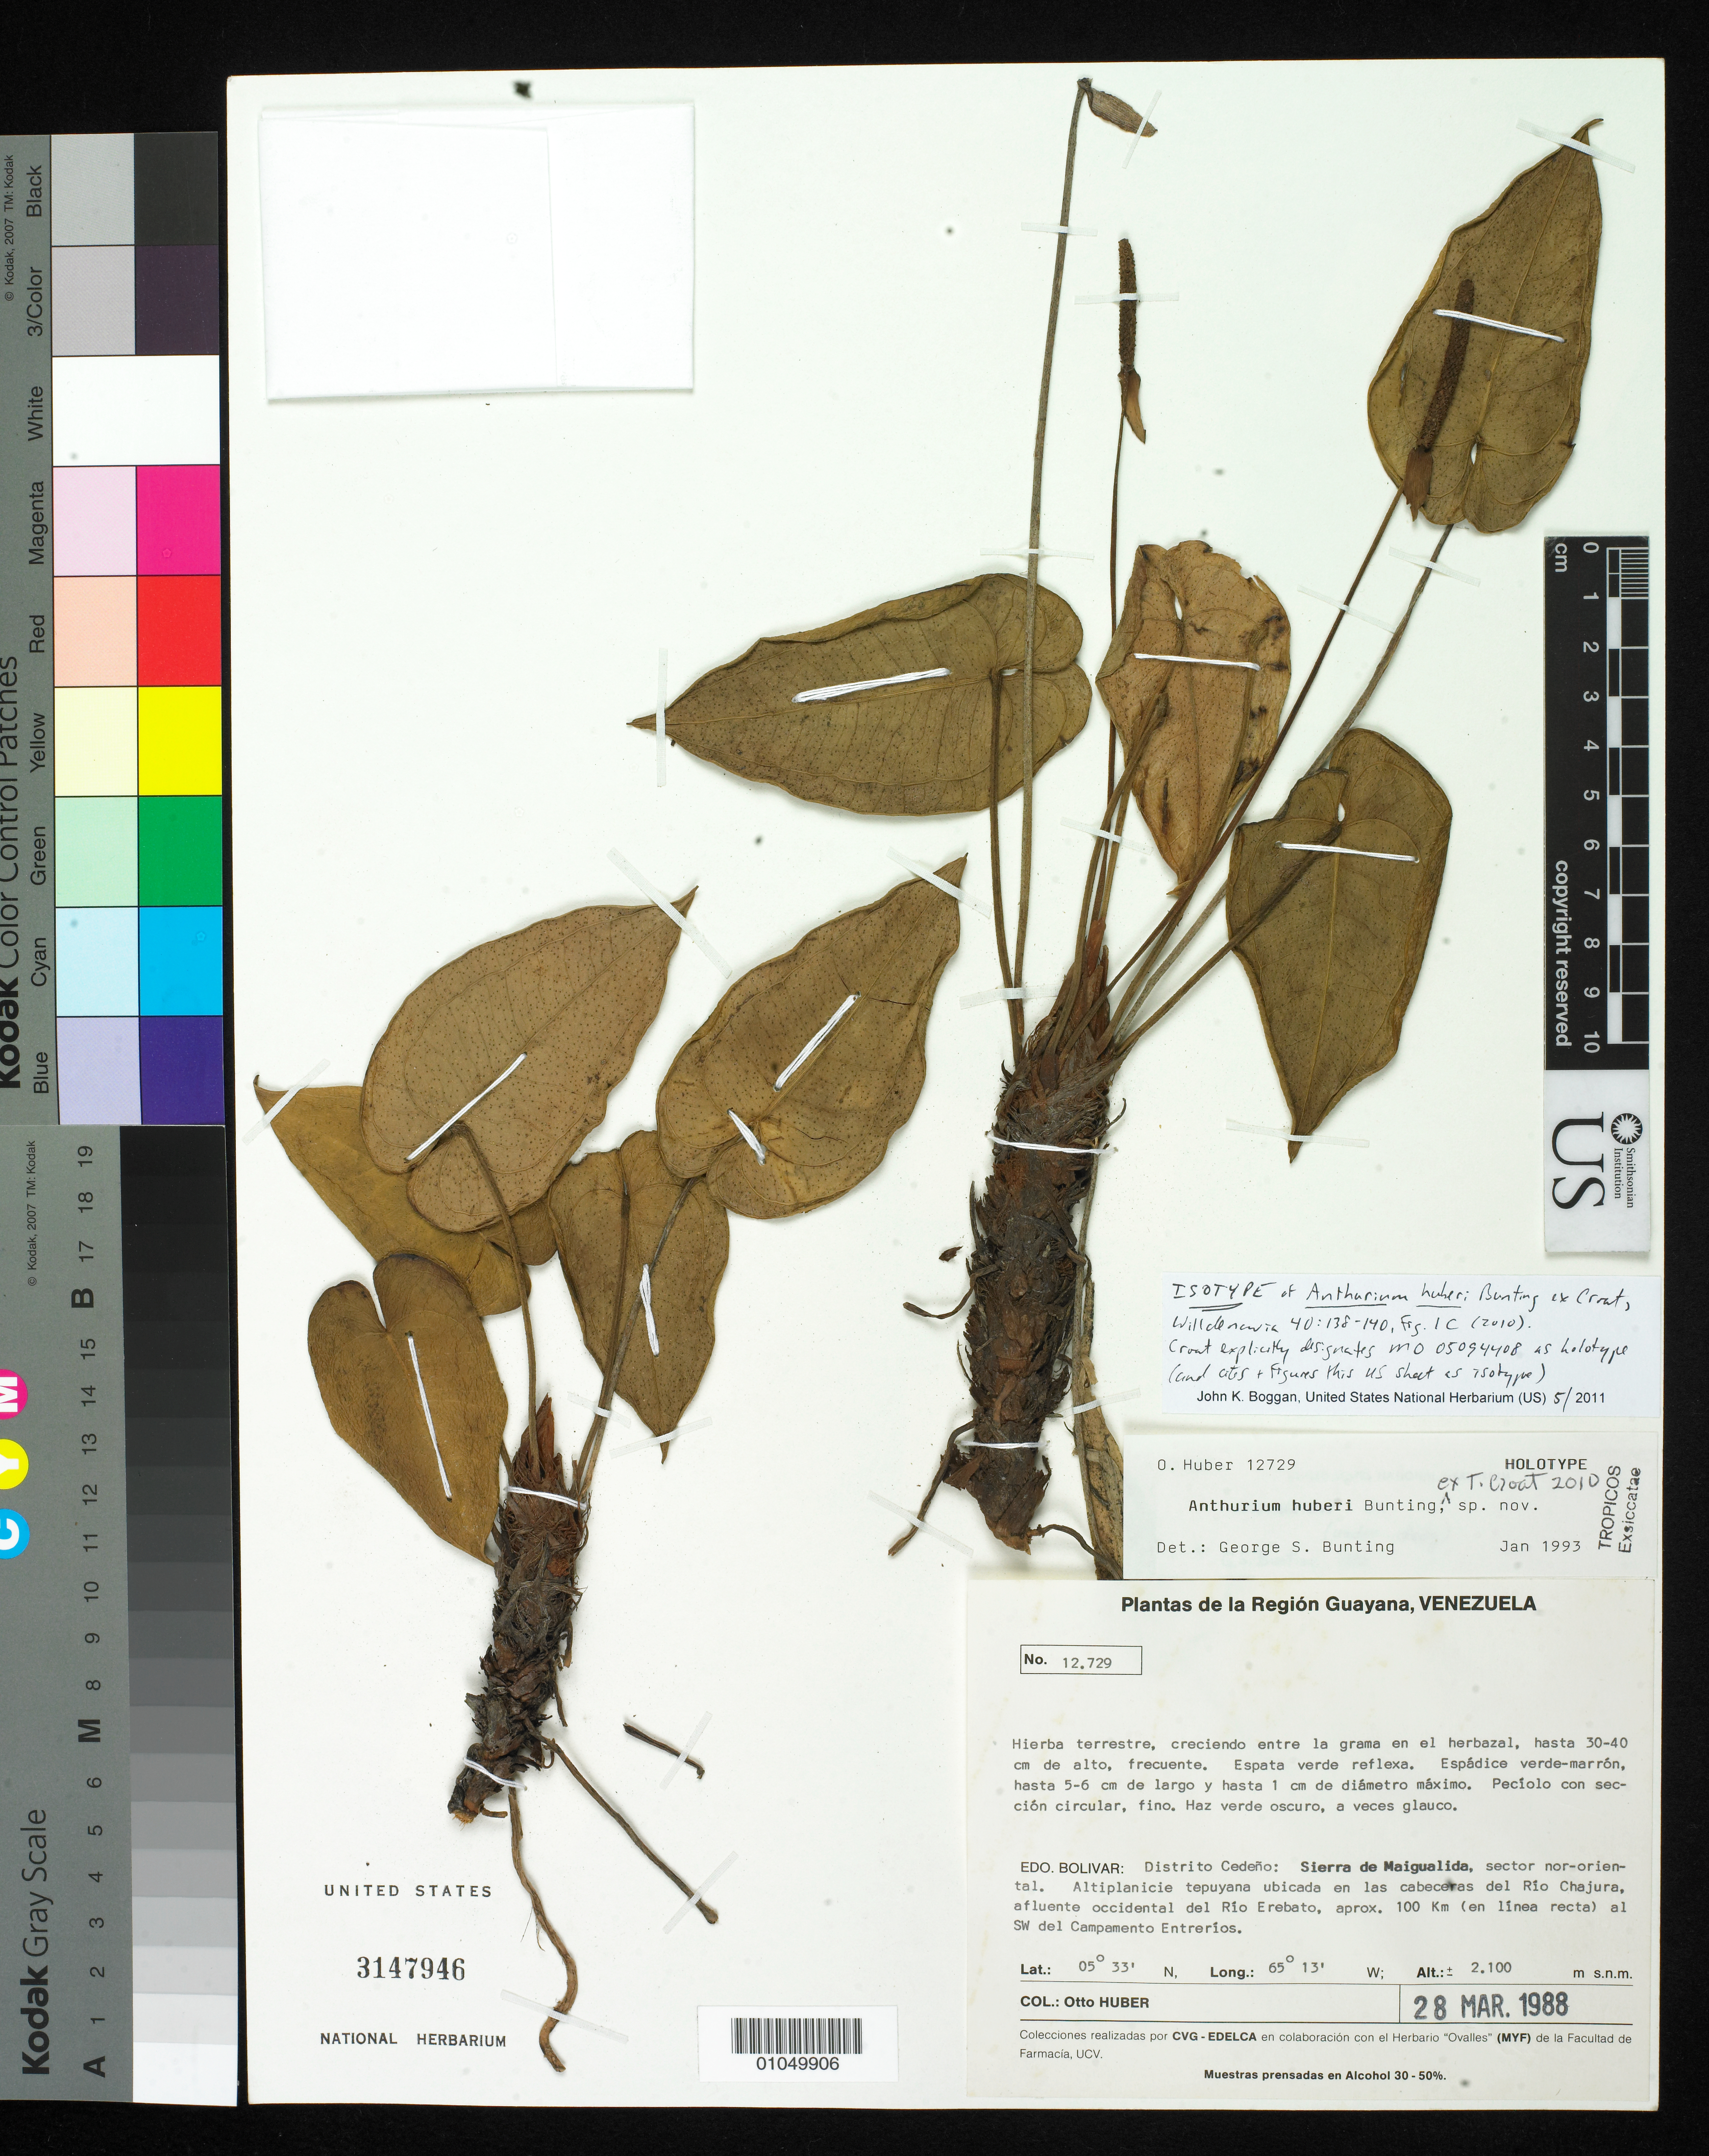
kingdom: Plantae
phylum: Tracheophyta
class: Liliopsida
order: Alismatales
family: Araceae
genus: Anthurium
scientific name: Anthurium huberi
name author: G.S. Bunting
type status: Isotype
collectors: O. Huber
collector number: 12729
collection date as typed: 28 Mar 1988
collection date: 1988-03-28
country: Venezuela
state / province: Bolívar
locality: Edo. Bolivar: Distrito Cedeño: Sierra de Maigualida, sector nor-oriental. Altiplanicie tepuyana ubicada en las cabeceras del Río Chajura, afluente occidental del Río Erebato, aprox. 100 km (en línea recta) al SW del Campamento Entreríos.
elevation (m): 2100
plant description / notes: Although annotated as "holotype" by Bunting, protologue explicitly designates MO 05094408 as holotype (and cites and figures this US sheet as "isotype").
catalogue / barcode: US 3147946